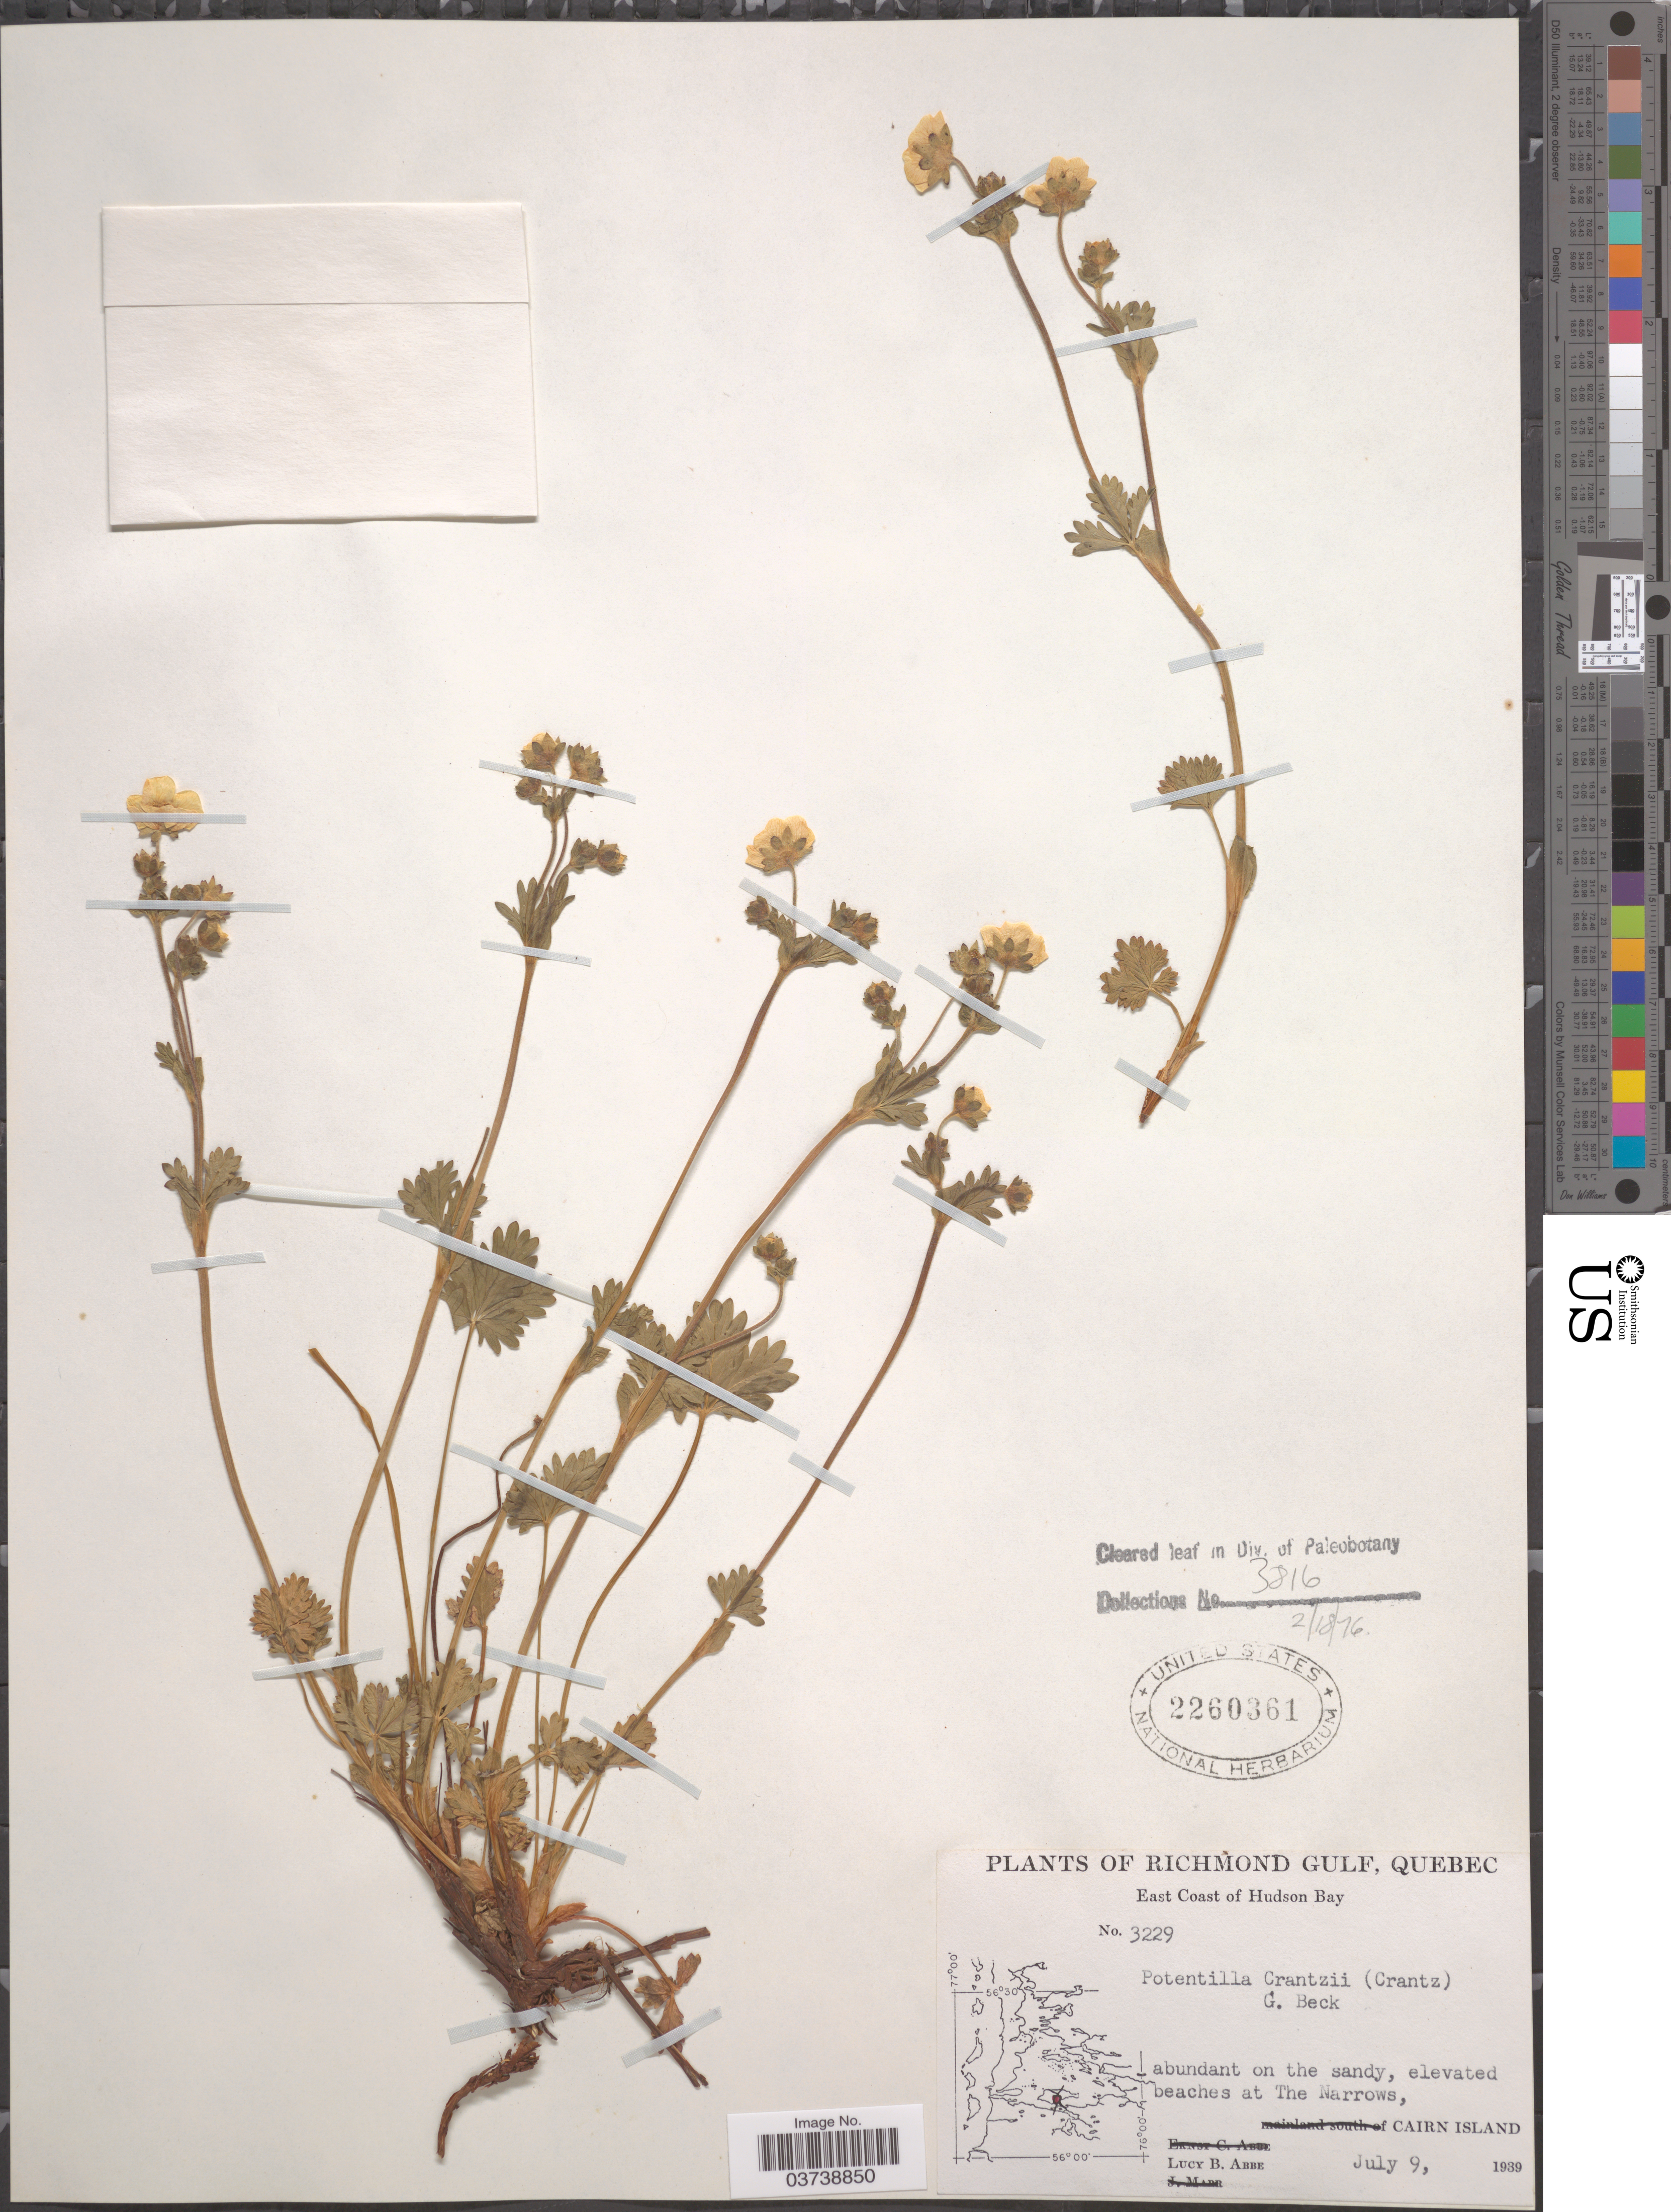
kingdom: Plantae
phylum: Tracheophyta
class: Magnoliopsida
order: Rosales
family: Rosaceae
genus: Potentilla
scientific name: Potentilla crantzii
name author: (Crantz) Beck ex Fritsch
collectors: L. B. Abbe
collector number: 3229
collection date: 1939-07-09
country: Canada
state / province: Quebec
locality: Richmond Gulf. East Coast of Hudson Bay. The Narrows, Cairn Island.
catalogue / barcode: US 2260361